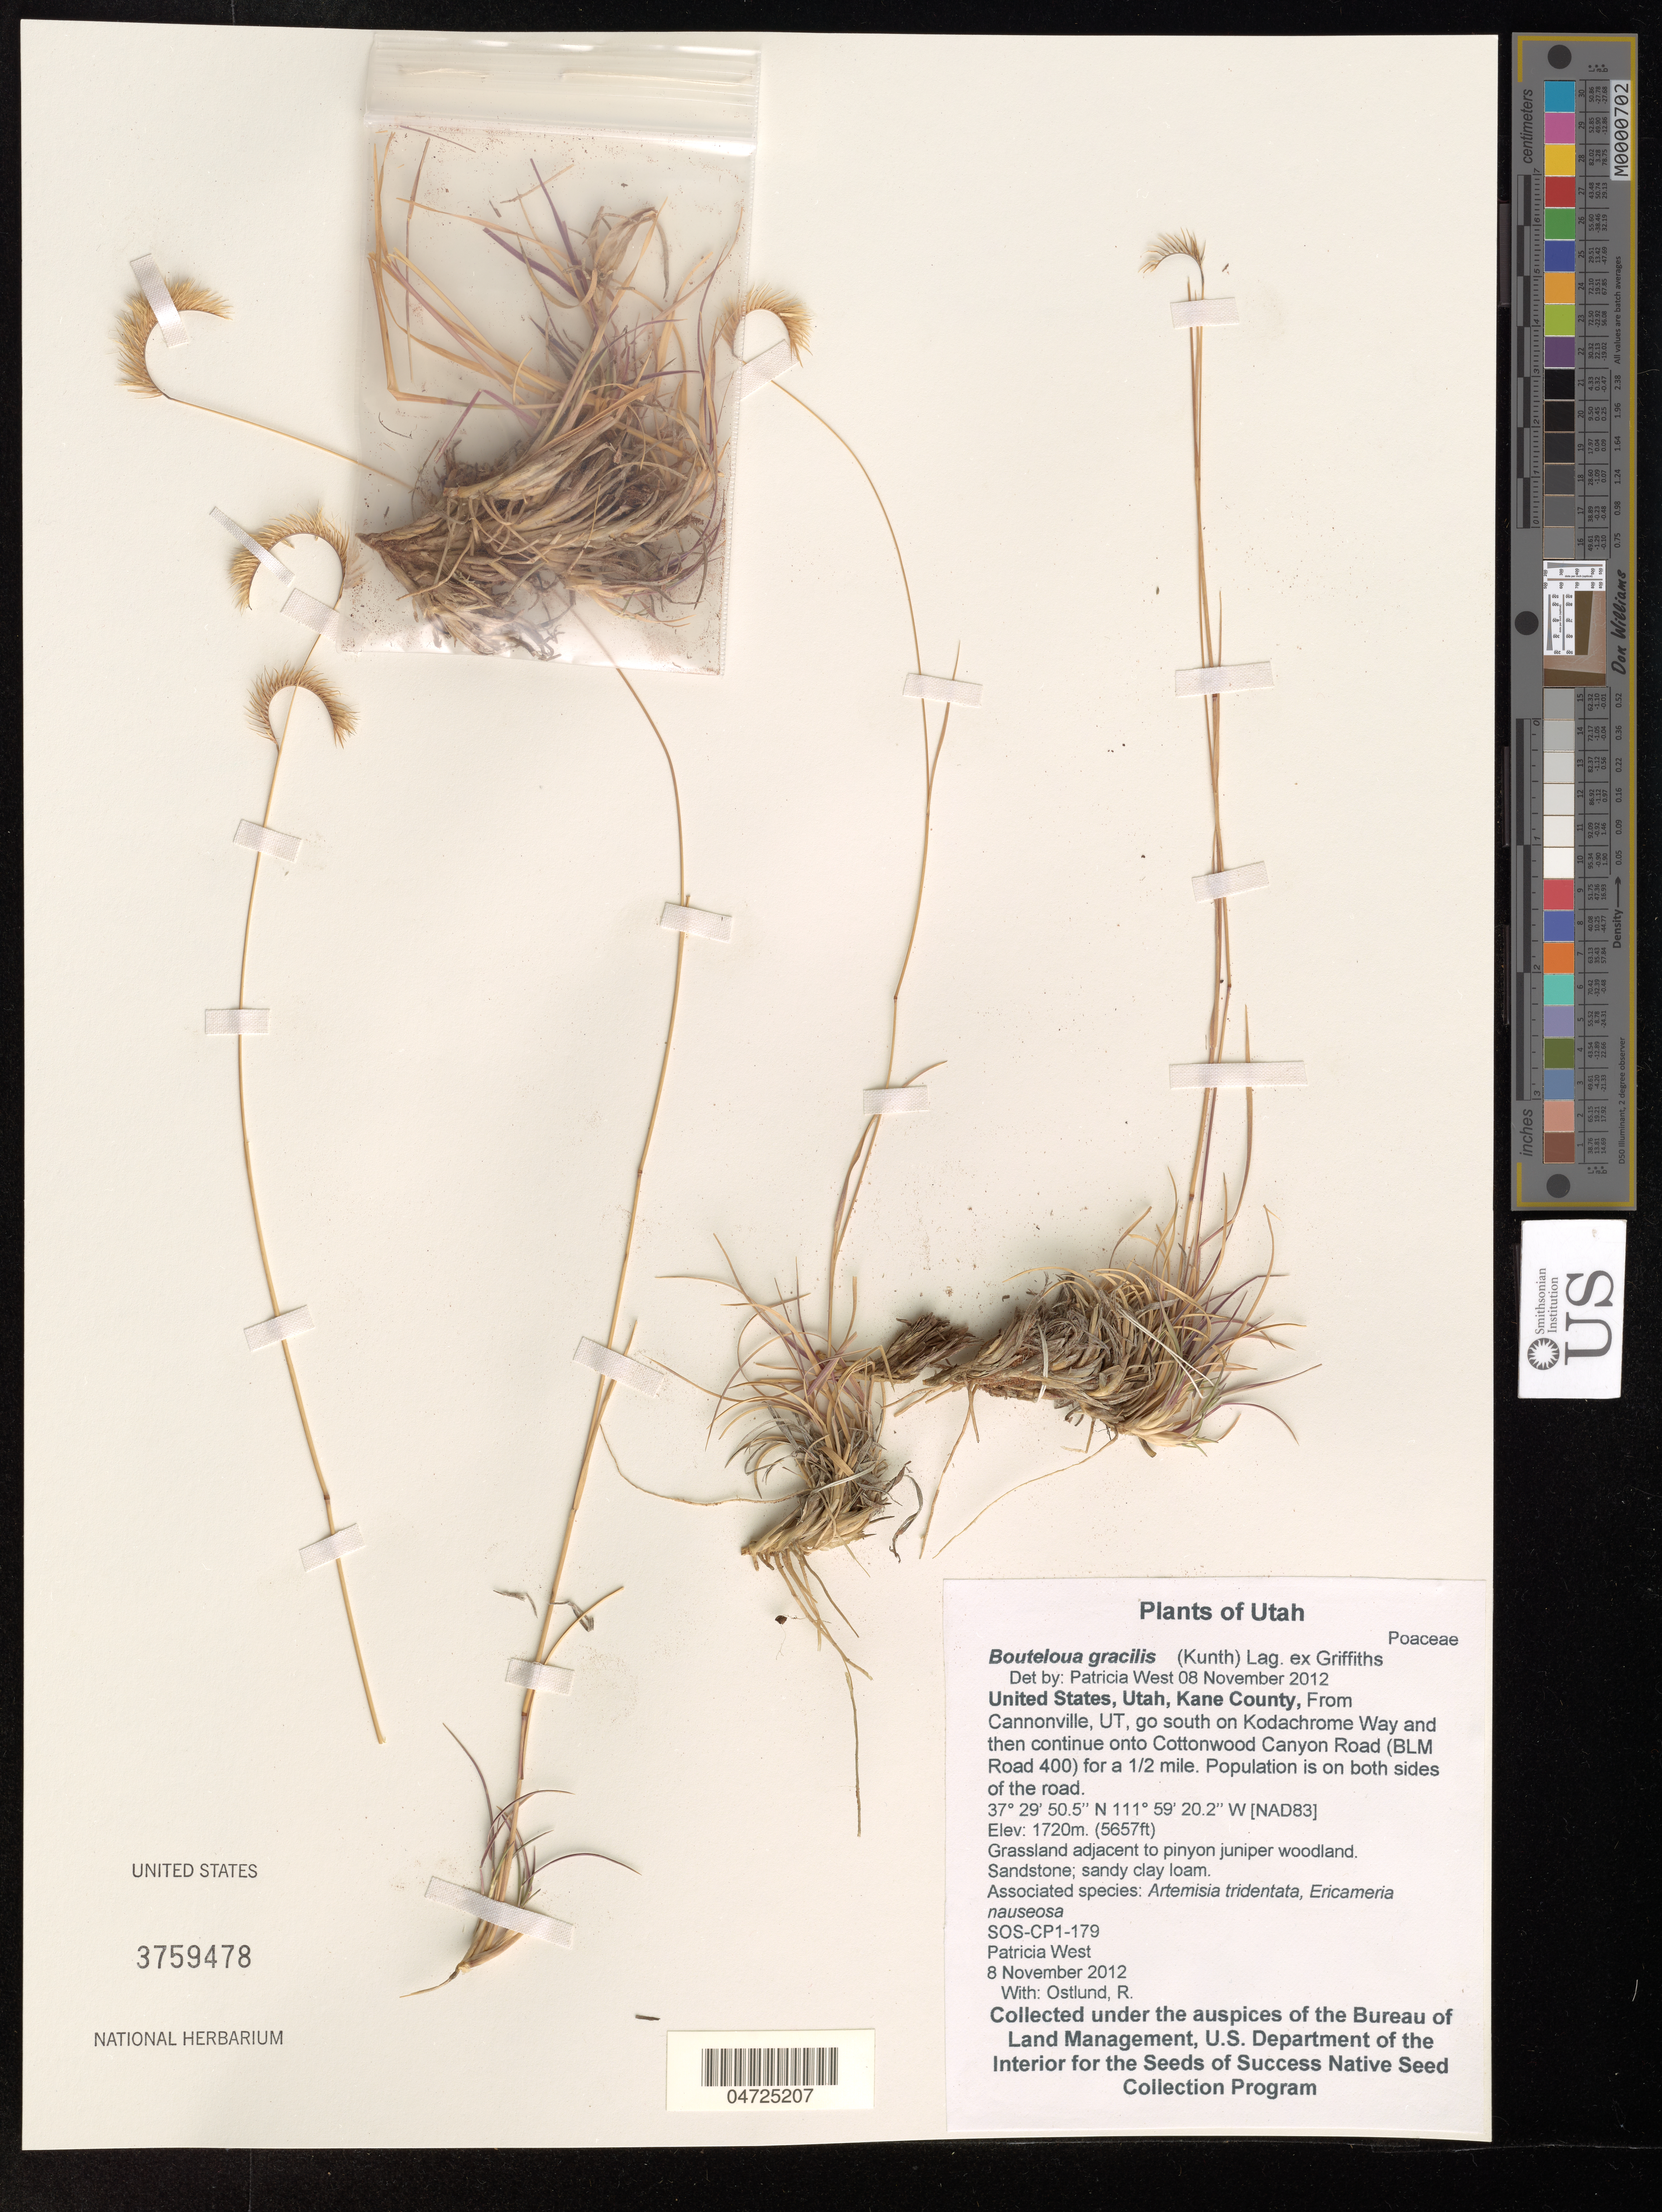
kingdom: Plantae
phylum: Tracheophyta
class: Liliopsida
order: Poales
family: Poaceae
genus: Bouteloua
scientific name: Bouteloua gracilis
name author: (Kunth) Lag. ex Griffiths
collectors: P. West & R. Ostlund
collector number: SOS-CP1-179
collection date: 2012-11-08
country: United States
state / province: Utah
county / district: Kane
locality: Kane County, From Cannonville, go south on Kodachrome Way and then continue onto Cottonwood Canyon Road (BLM Road 400) for a 1/2 mile. [NAD83].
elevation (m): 1720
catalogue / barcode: US 3759478